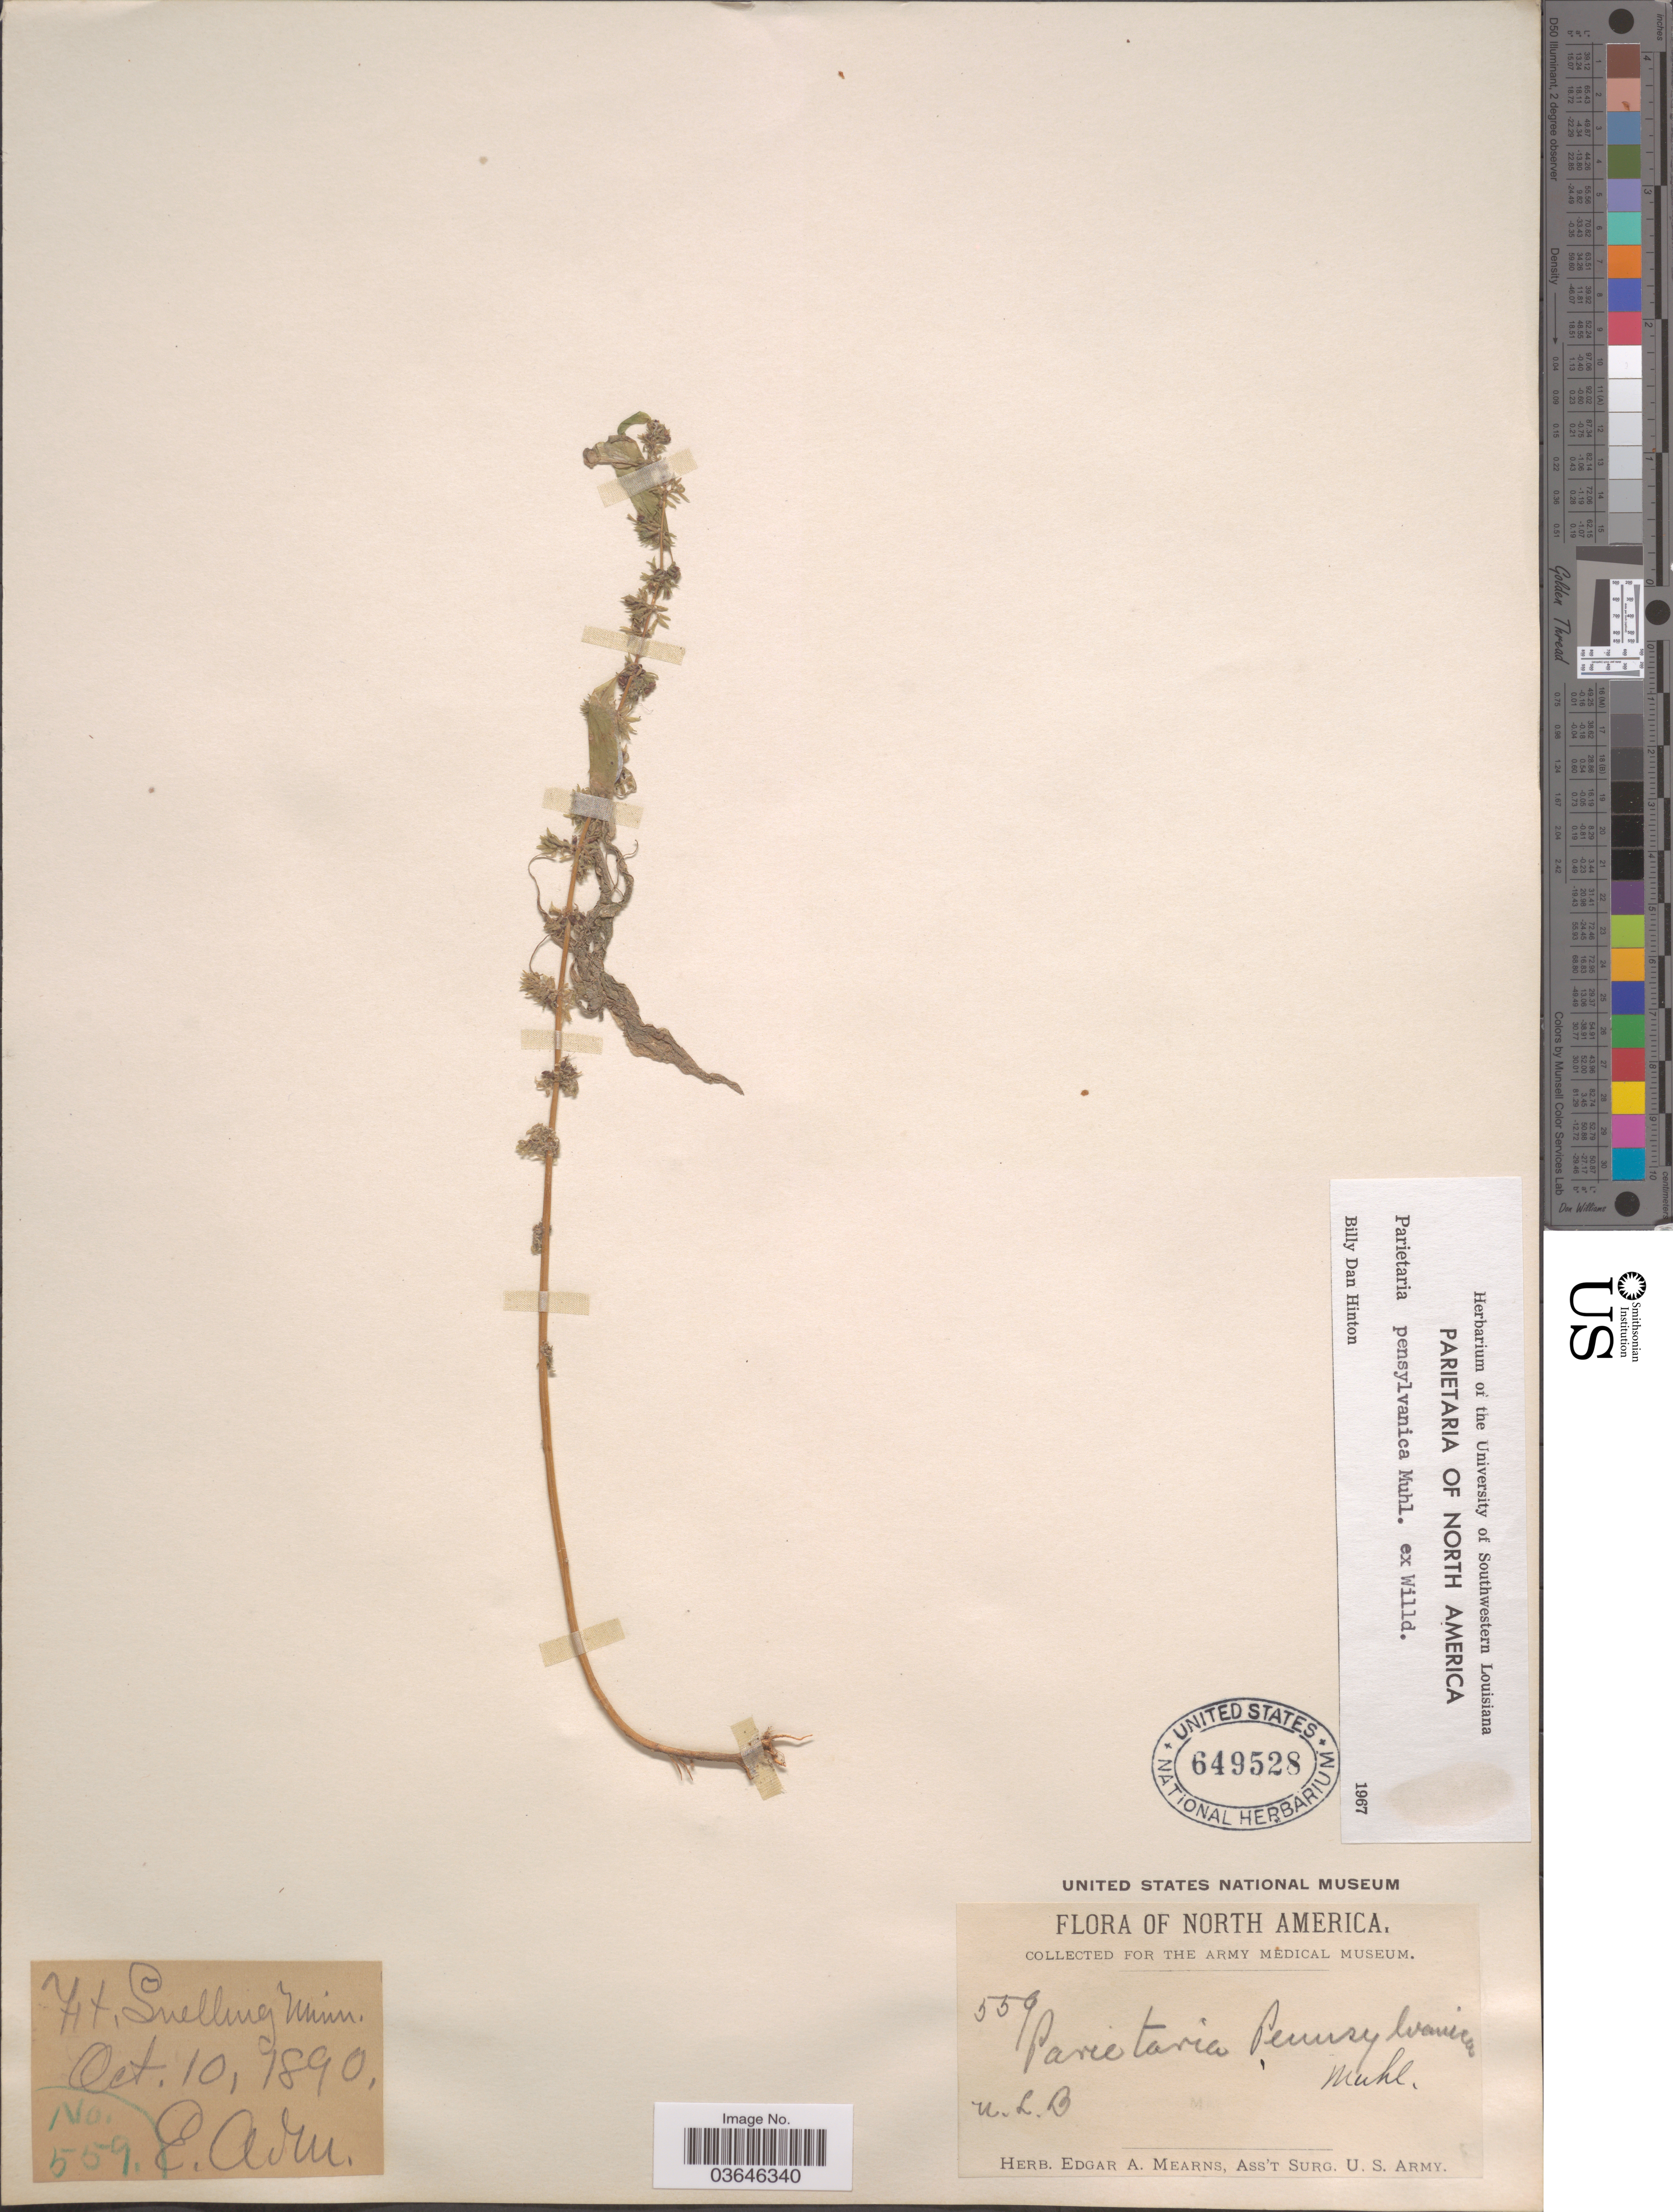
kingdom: Plantae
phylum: Tracheophyta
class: Magnoliopsida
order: Rosales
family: Urticaceae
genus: Parietaria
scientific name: Parietaria pensylvanica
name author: Muhl. ex Willd.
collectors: E. A. Mearns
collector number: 559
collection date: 1890-10-10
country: United States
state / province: Minnesota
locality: Ft. Snelling.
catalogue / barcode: US 649528